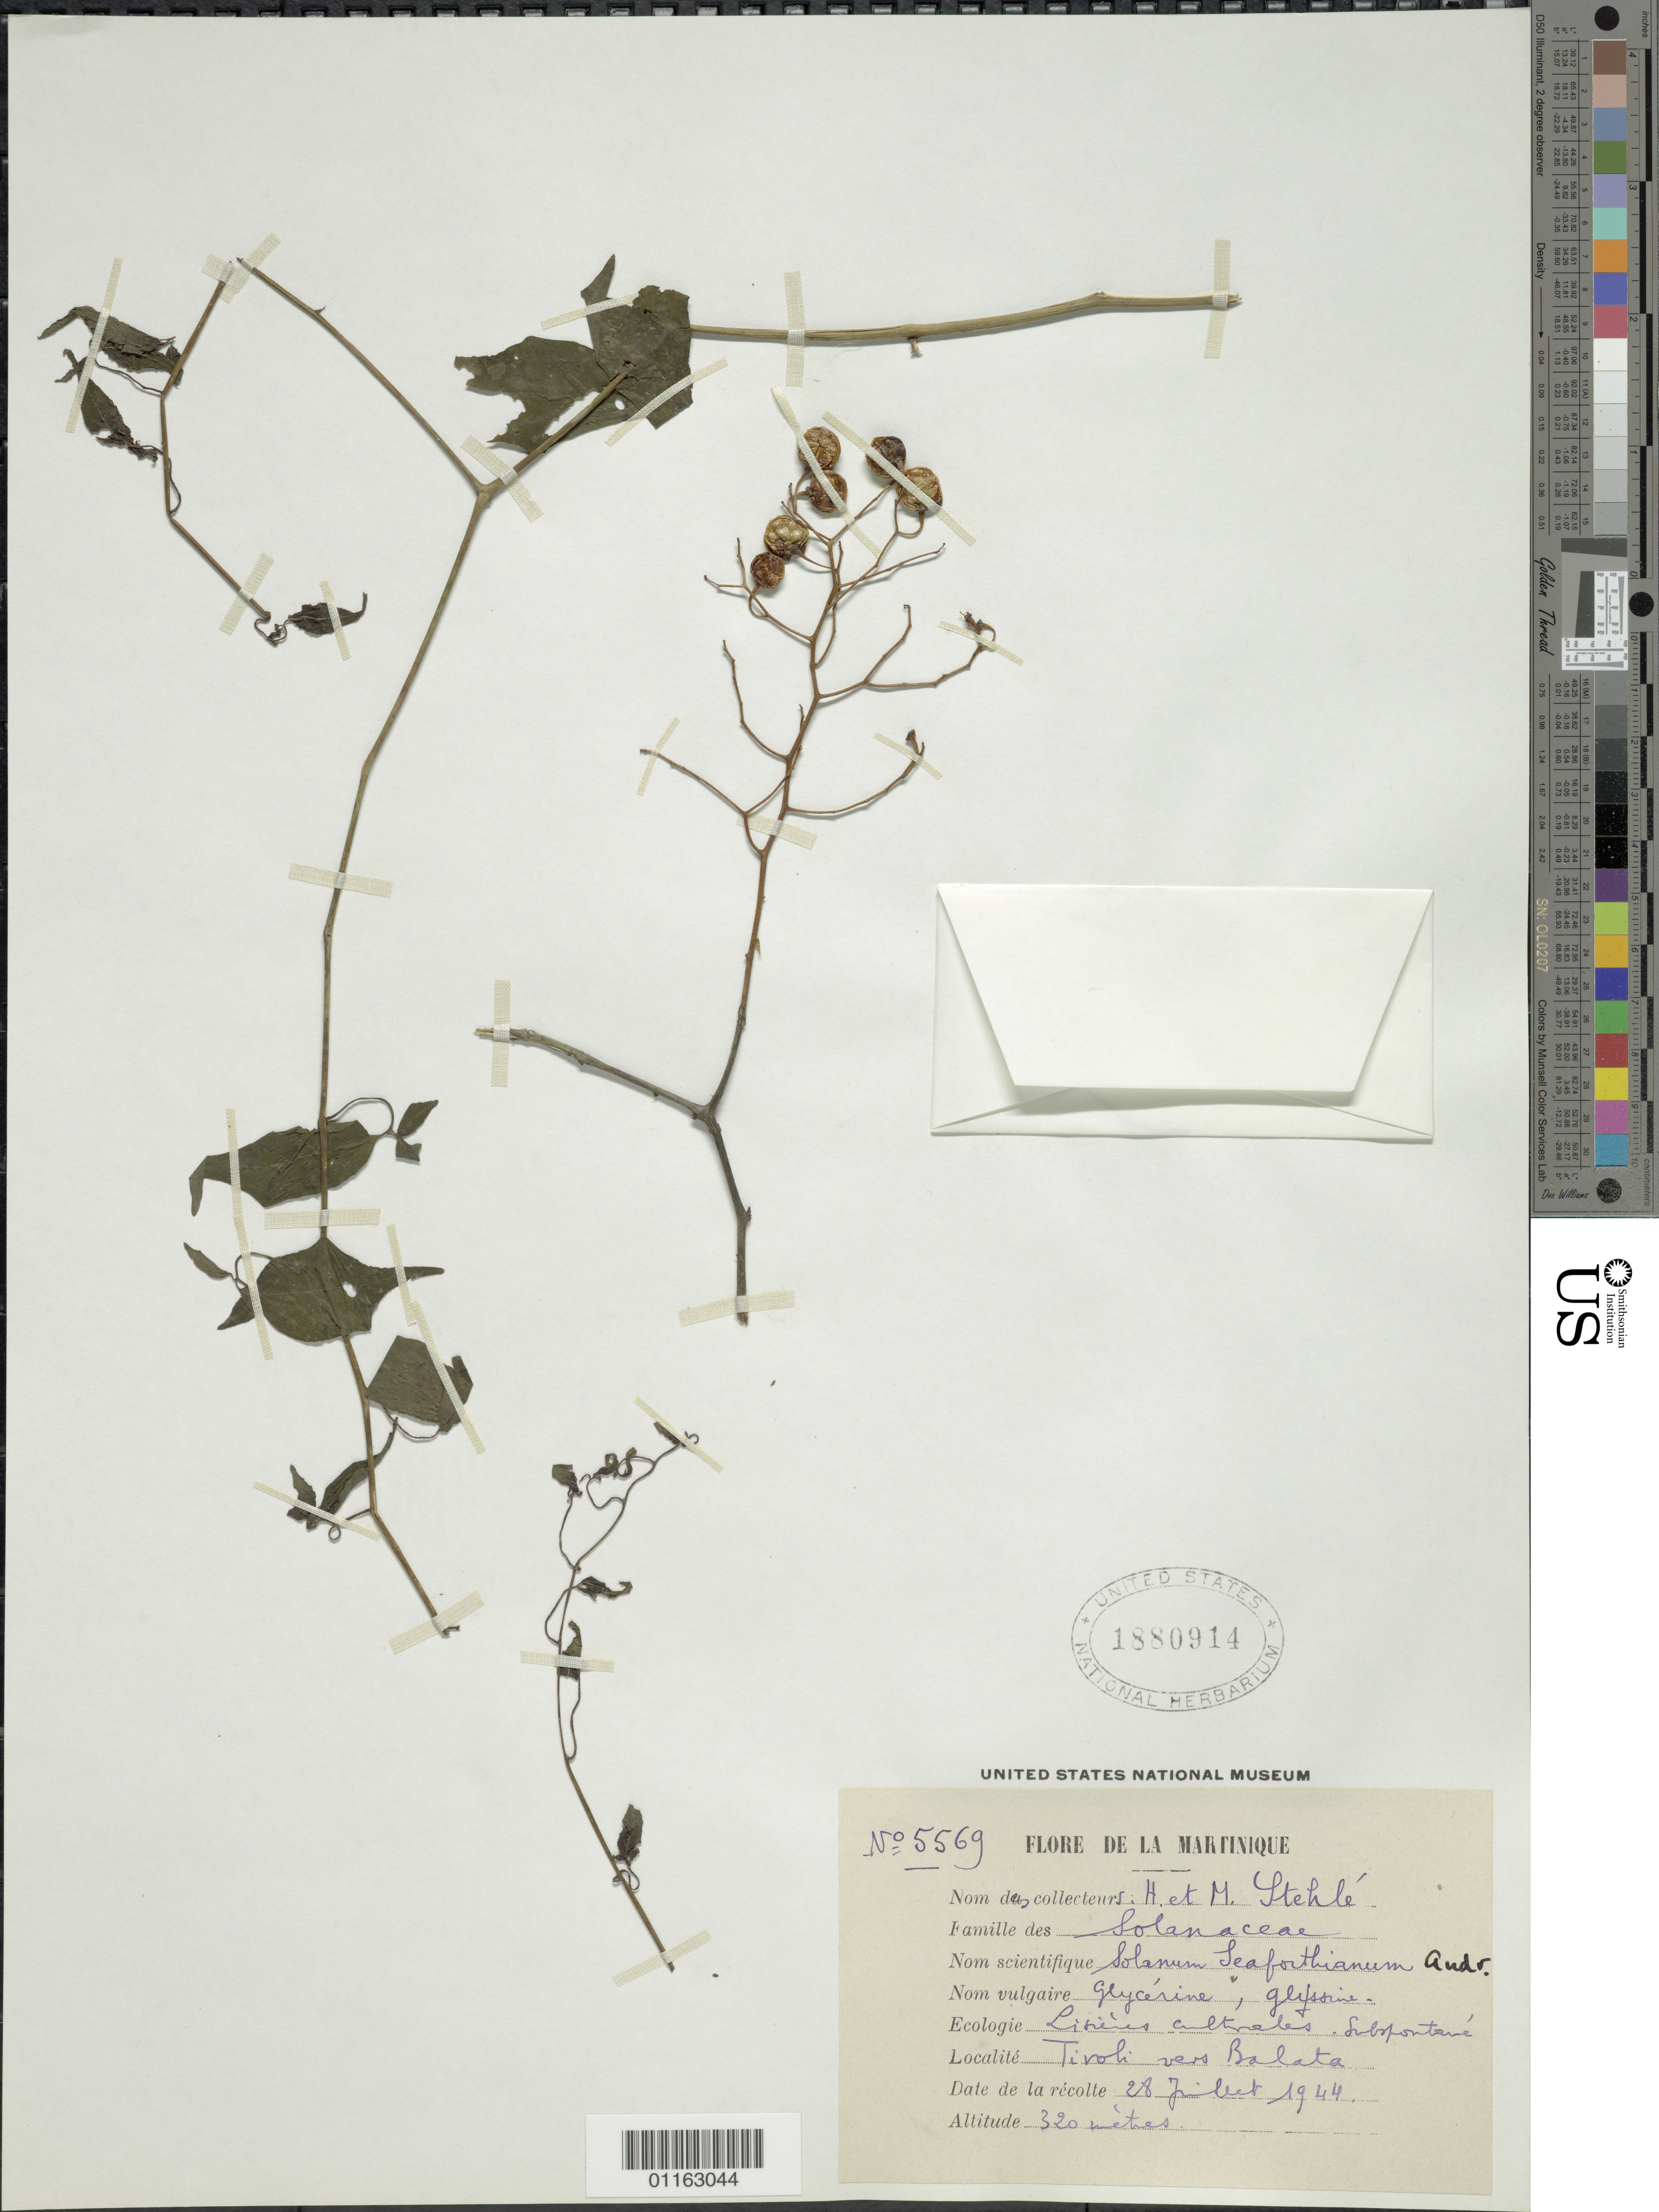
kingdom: Plantae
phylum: Tracheophyta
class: Magnoliopsida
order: Solanales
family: Solanaceae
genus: Solanum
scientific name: Solanum seaforthianum var. seaforthianum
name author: Andrews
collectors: H. Stehlé & M. Stehlé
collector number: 5569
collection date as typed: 28 Jul 1944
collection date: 1944-07-28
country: Martinique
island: Martinique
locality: Tivoli vers Balata; Liseres cultureles. subspontane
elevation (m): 320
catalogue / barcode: US 1880914